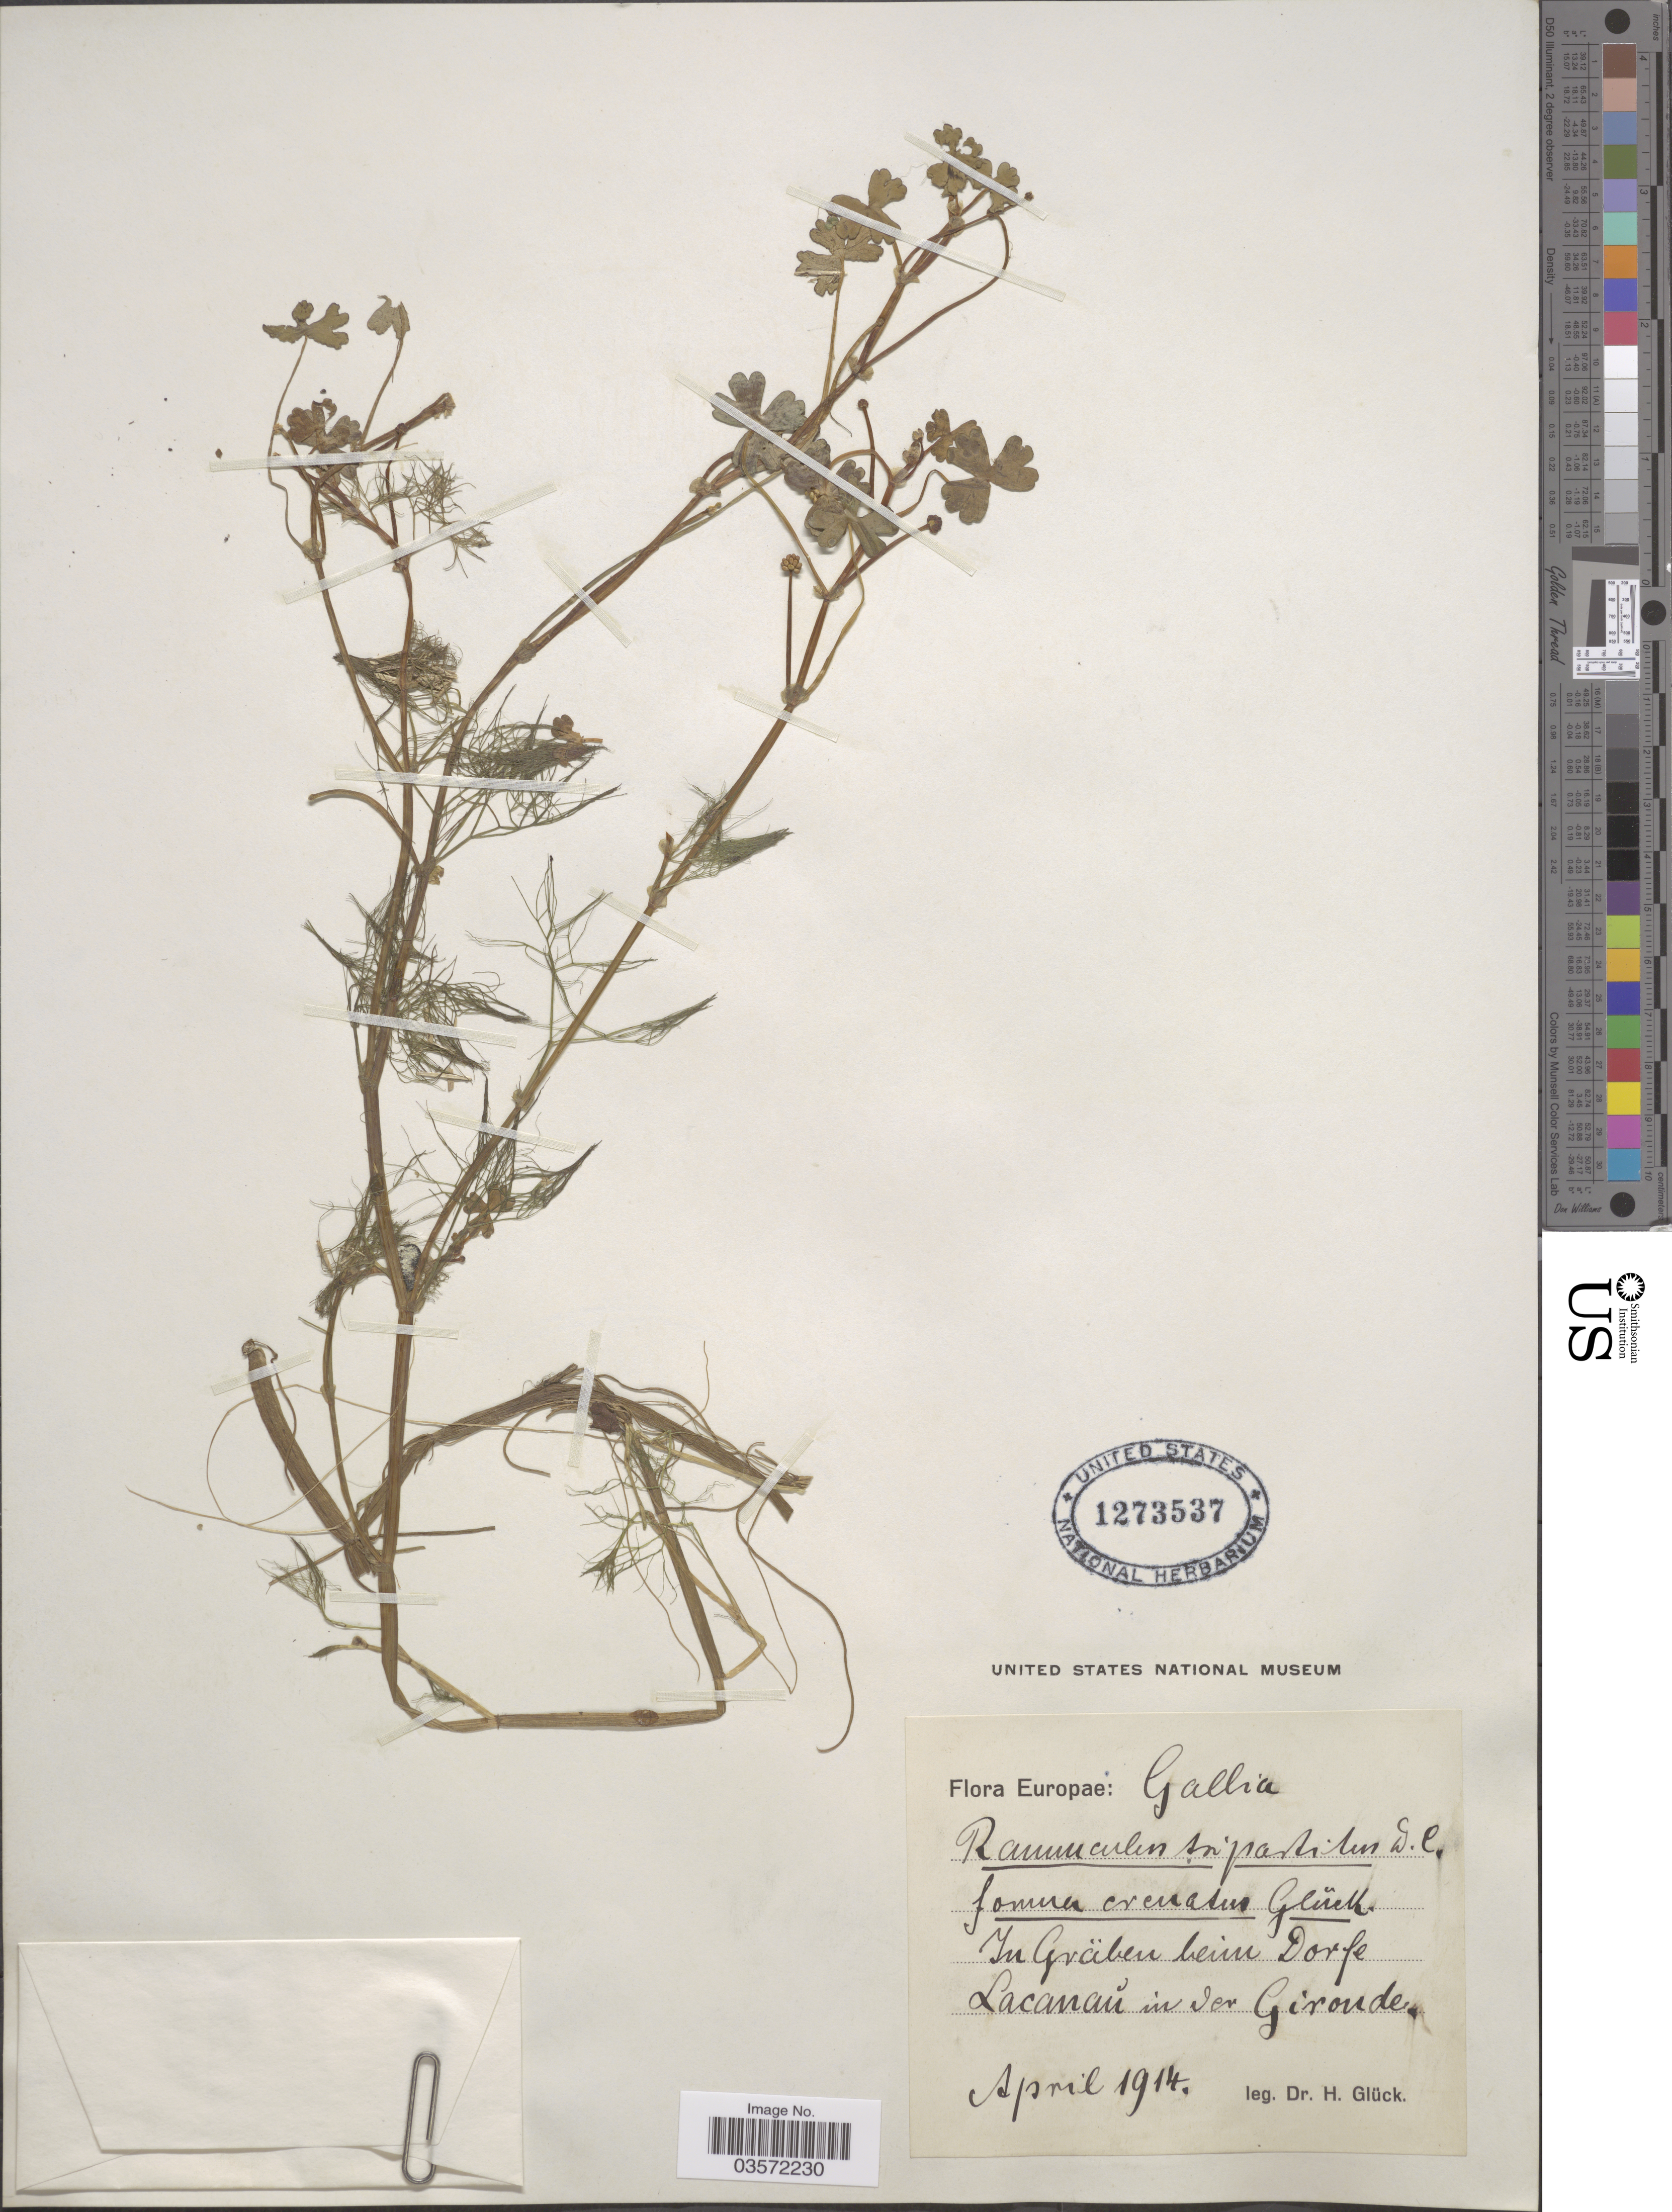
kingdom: Plantae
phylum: Tracheophyta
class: Magnoliopsida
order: Ranunculales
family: Ranunculaceae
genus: Ranunculus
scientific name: Ranunculus tripartitus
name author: DC.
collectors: H. Glück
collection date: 1914-04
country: France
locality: Gallia. In Gräben beim Dorfe Lacanau in der Giroude.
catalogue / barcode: US 1273537